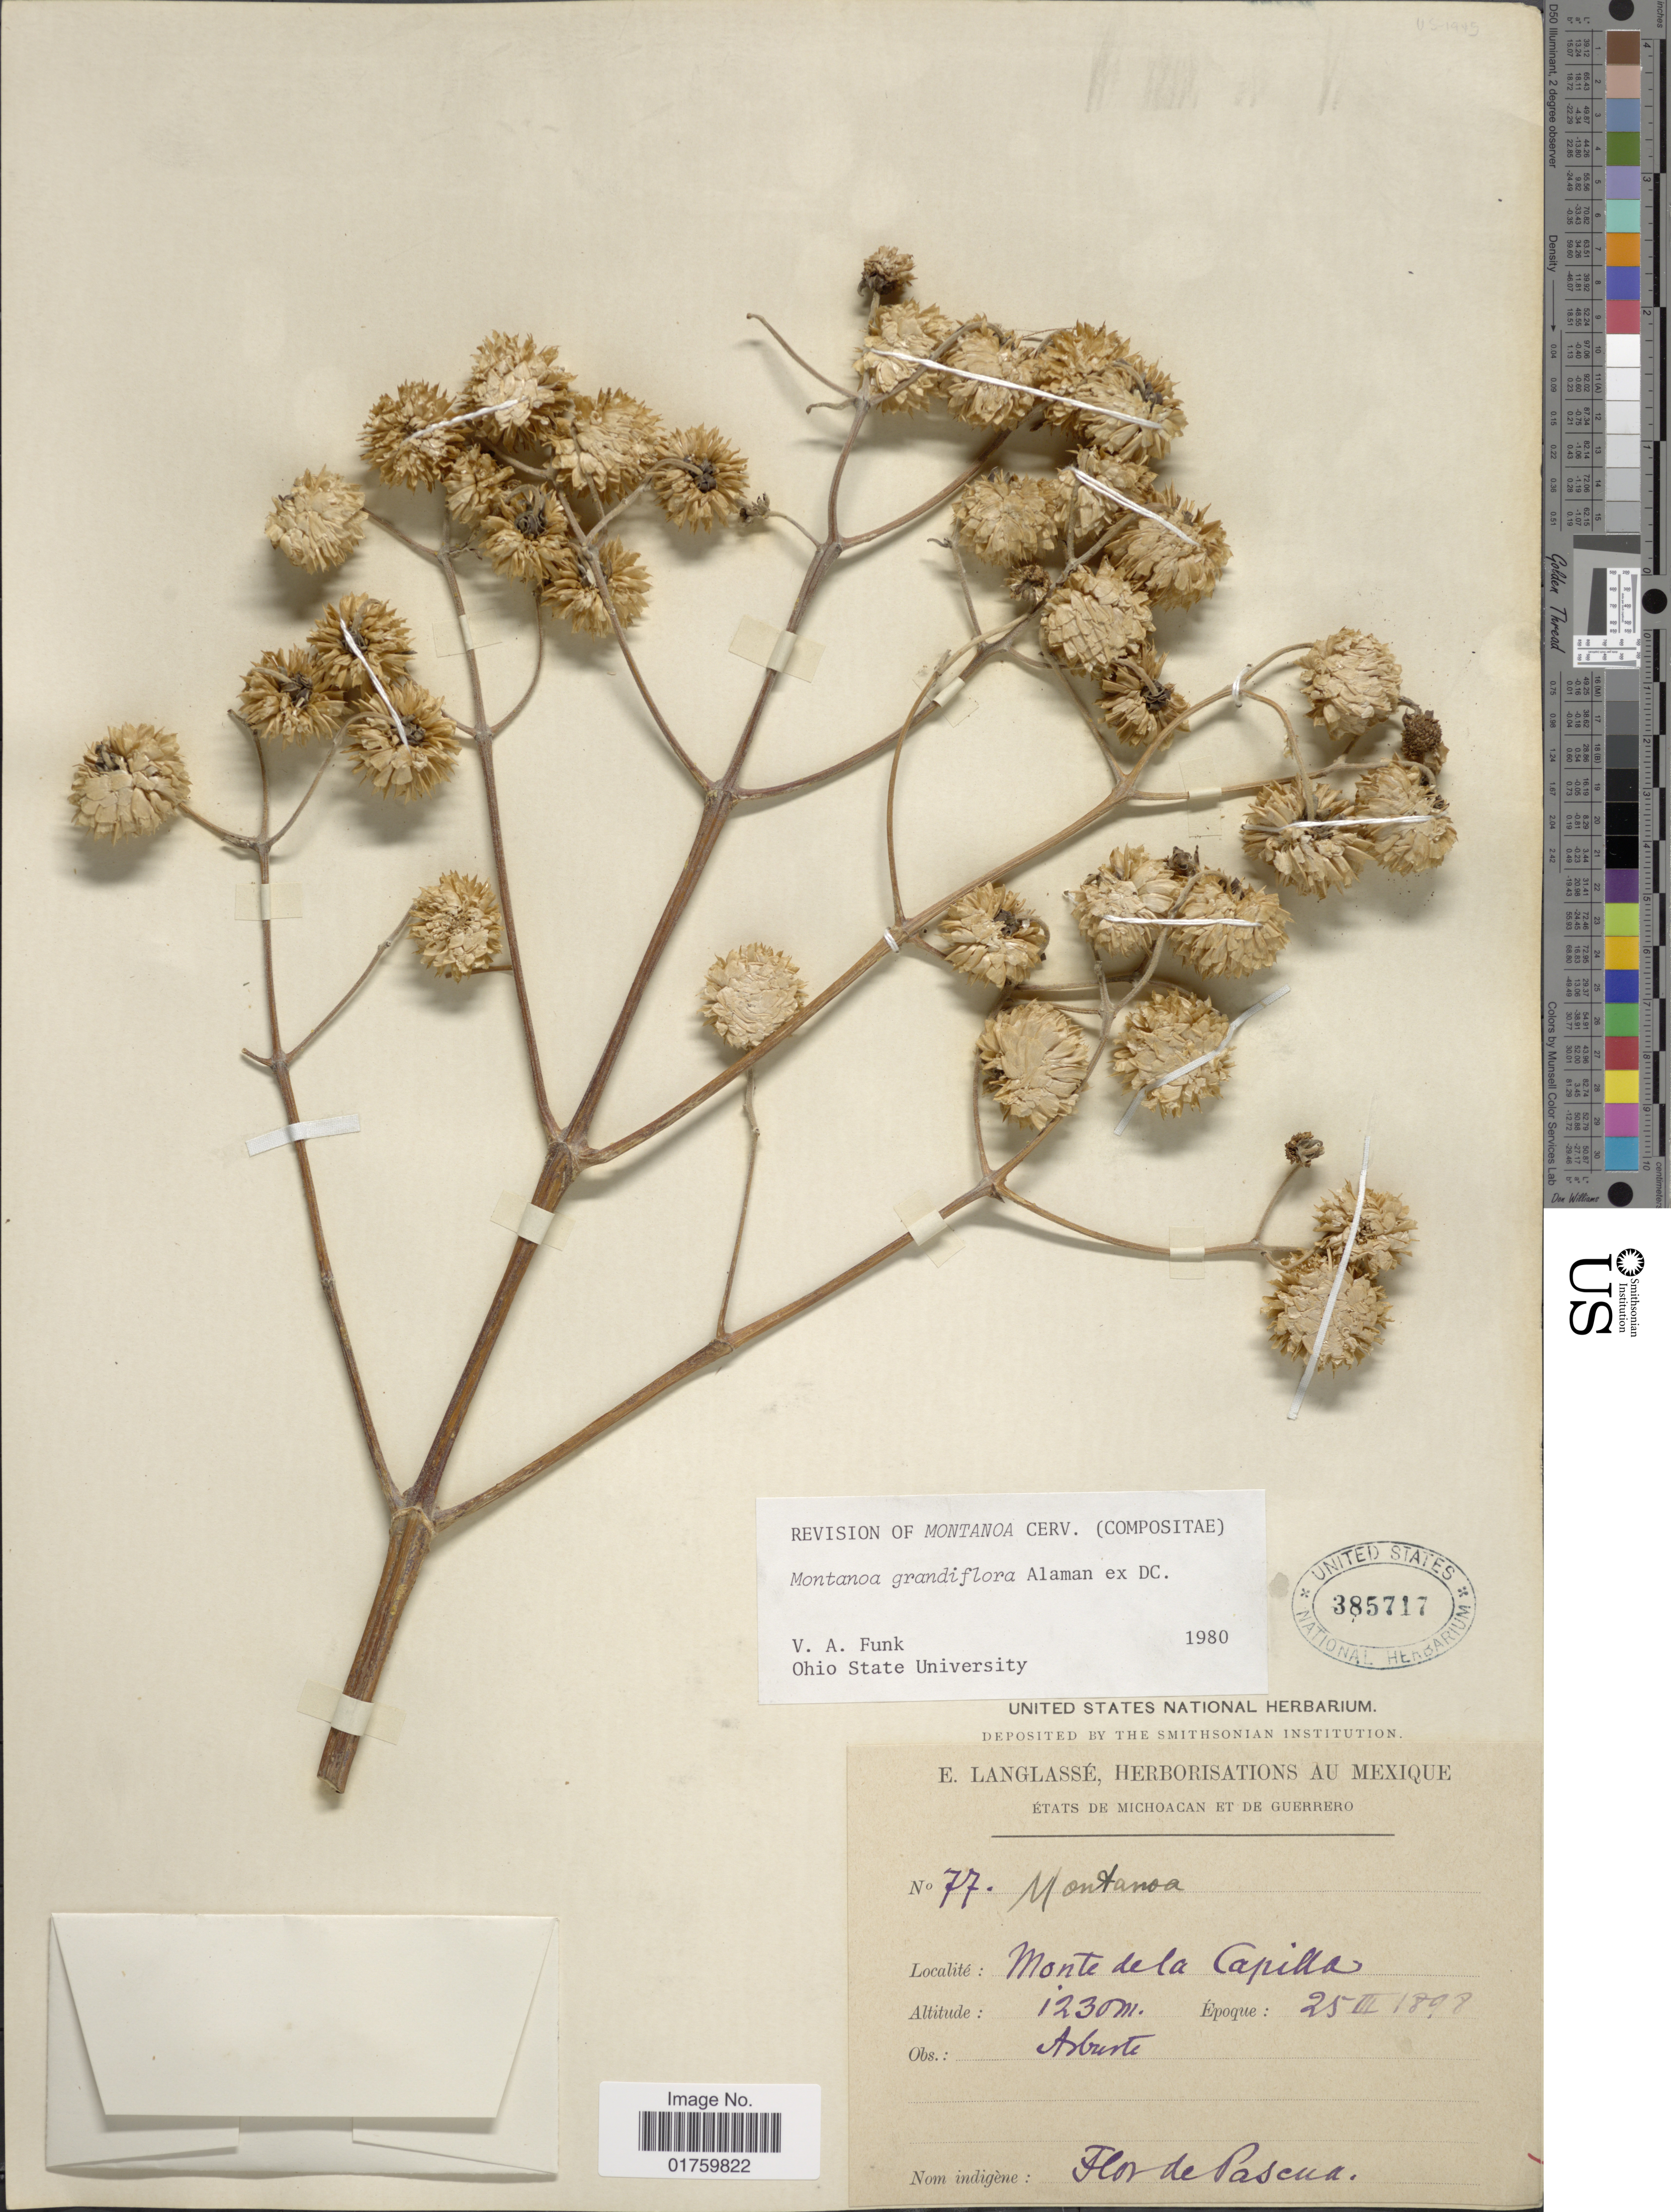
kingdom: Plantae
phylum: Tracheophyta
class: Magnoliopsida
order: Asterales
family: Asteraceae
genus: Montanoa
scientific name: Montanoa grandiflora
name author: Alaman ex DC.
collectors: E. Langlassé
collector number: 77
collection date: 1898-03-25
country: Mexico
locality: Etats de Michoacan t de Guerrero, Monte de la Capilla.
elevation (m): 1230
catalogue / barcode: US 385717